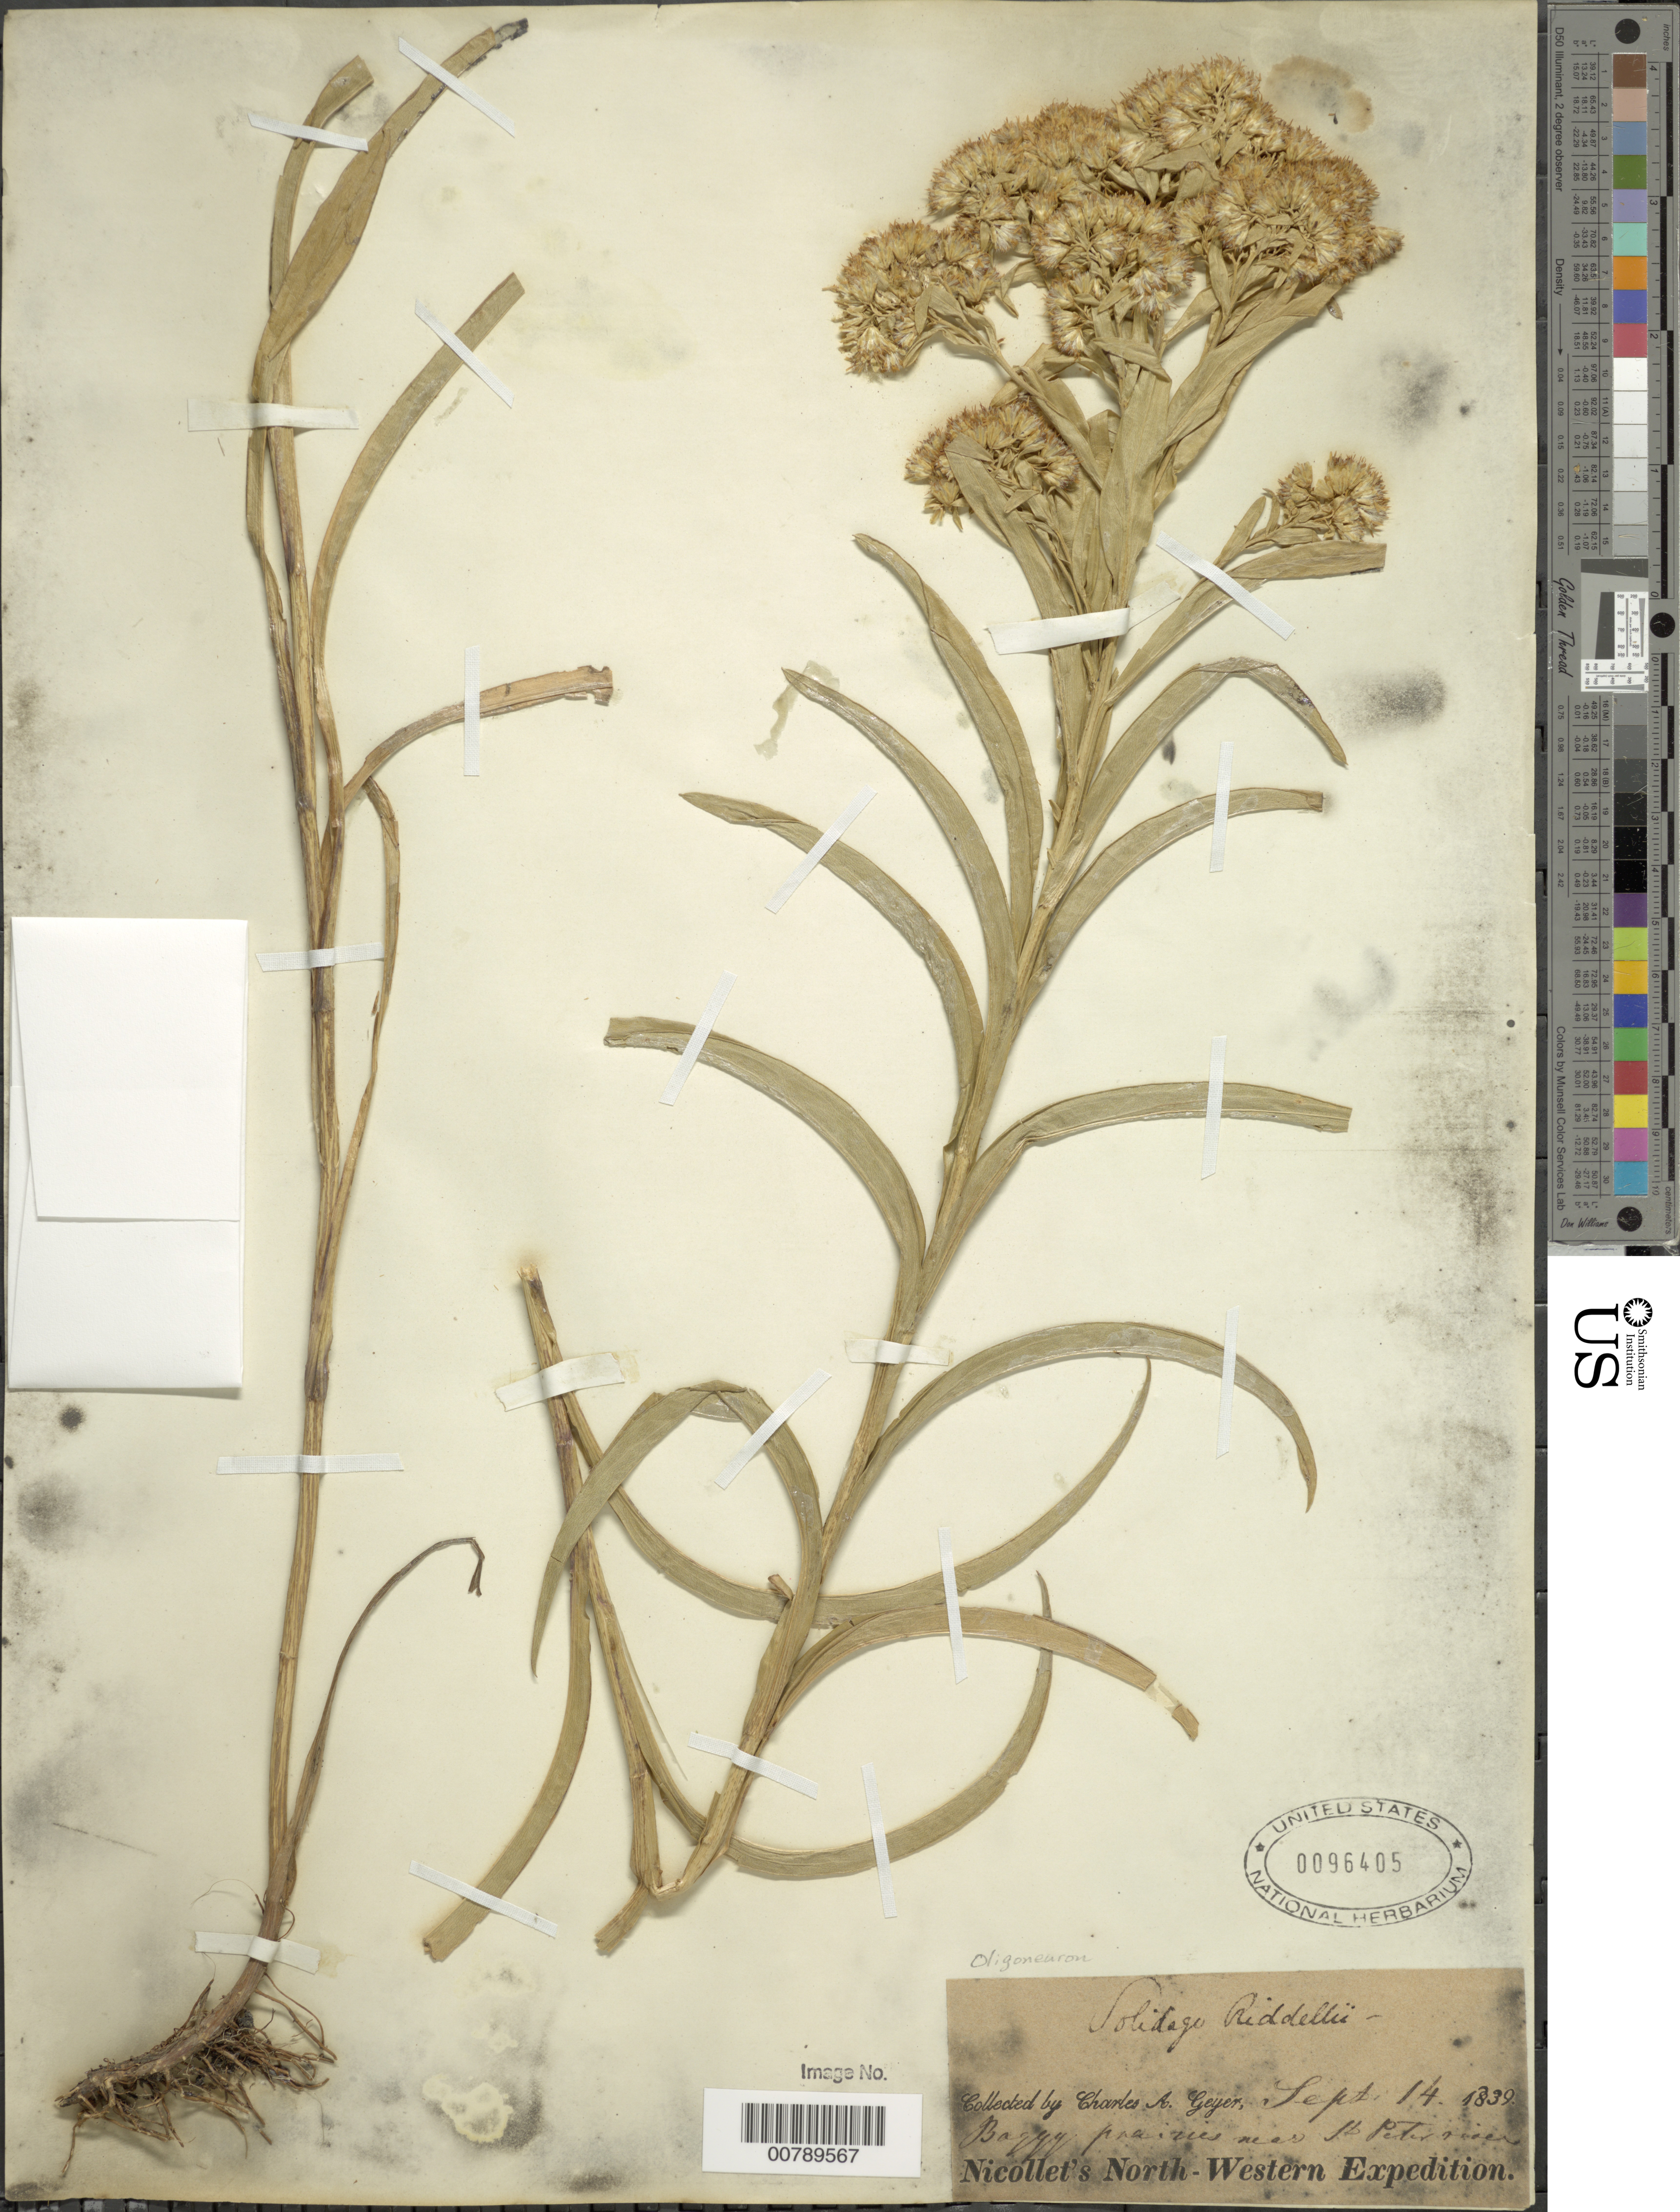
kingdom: Plantae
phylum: Tracheophyta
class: Magnoliopsida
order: Asterales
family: Asteraceae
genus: Oligoneuron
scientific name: Oligoneuron riddellii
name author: (Frank) Rydb.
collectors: C. A. Geyer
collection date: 1839-09-14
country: United States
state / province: Minnesota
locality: Baggy prairies near St. Peterson. Nicollet's North Western Expedition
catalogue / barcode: US 96405